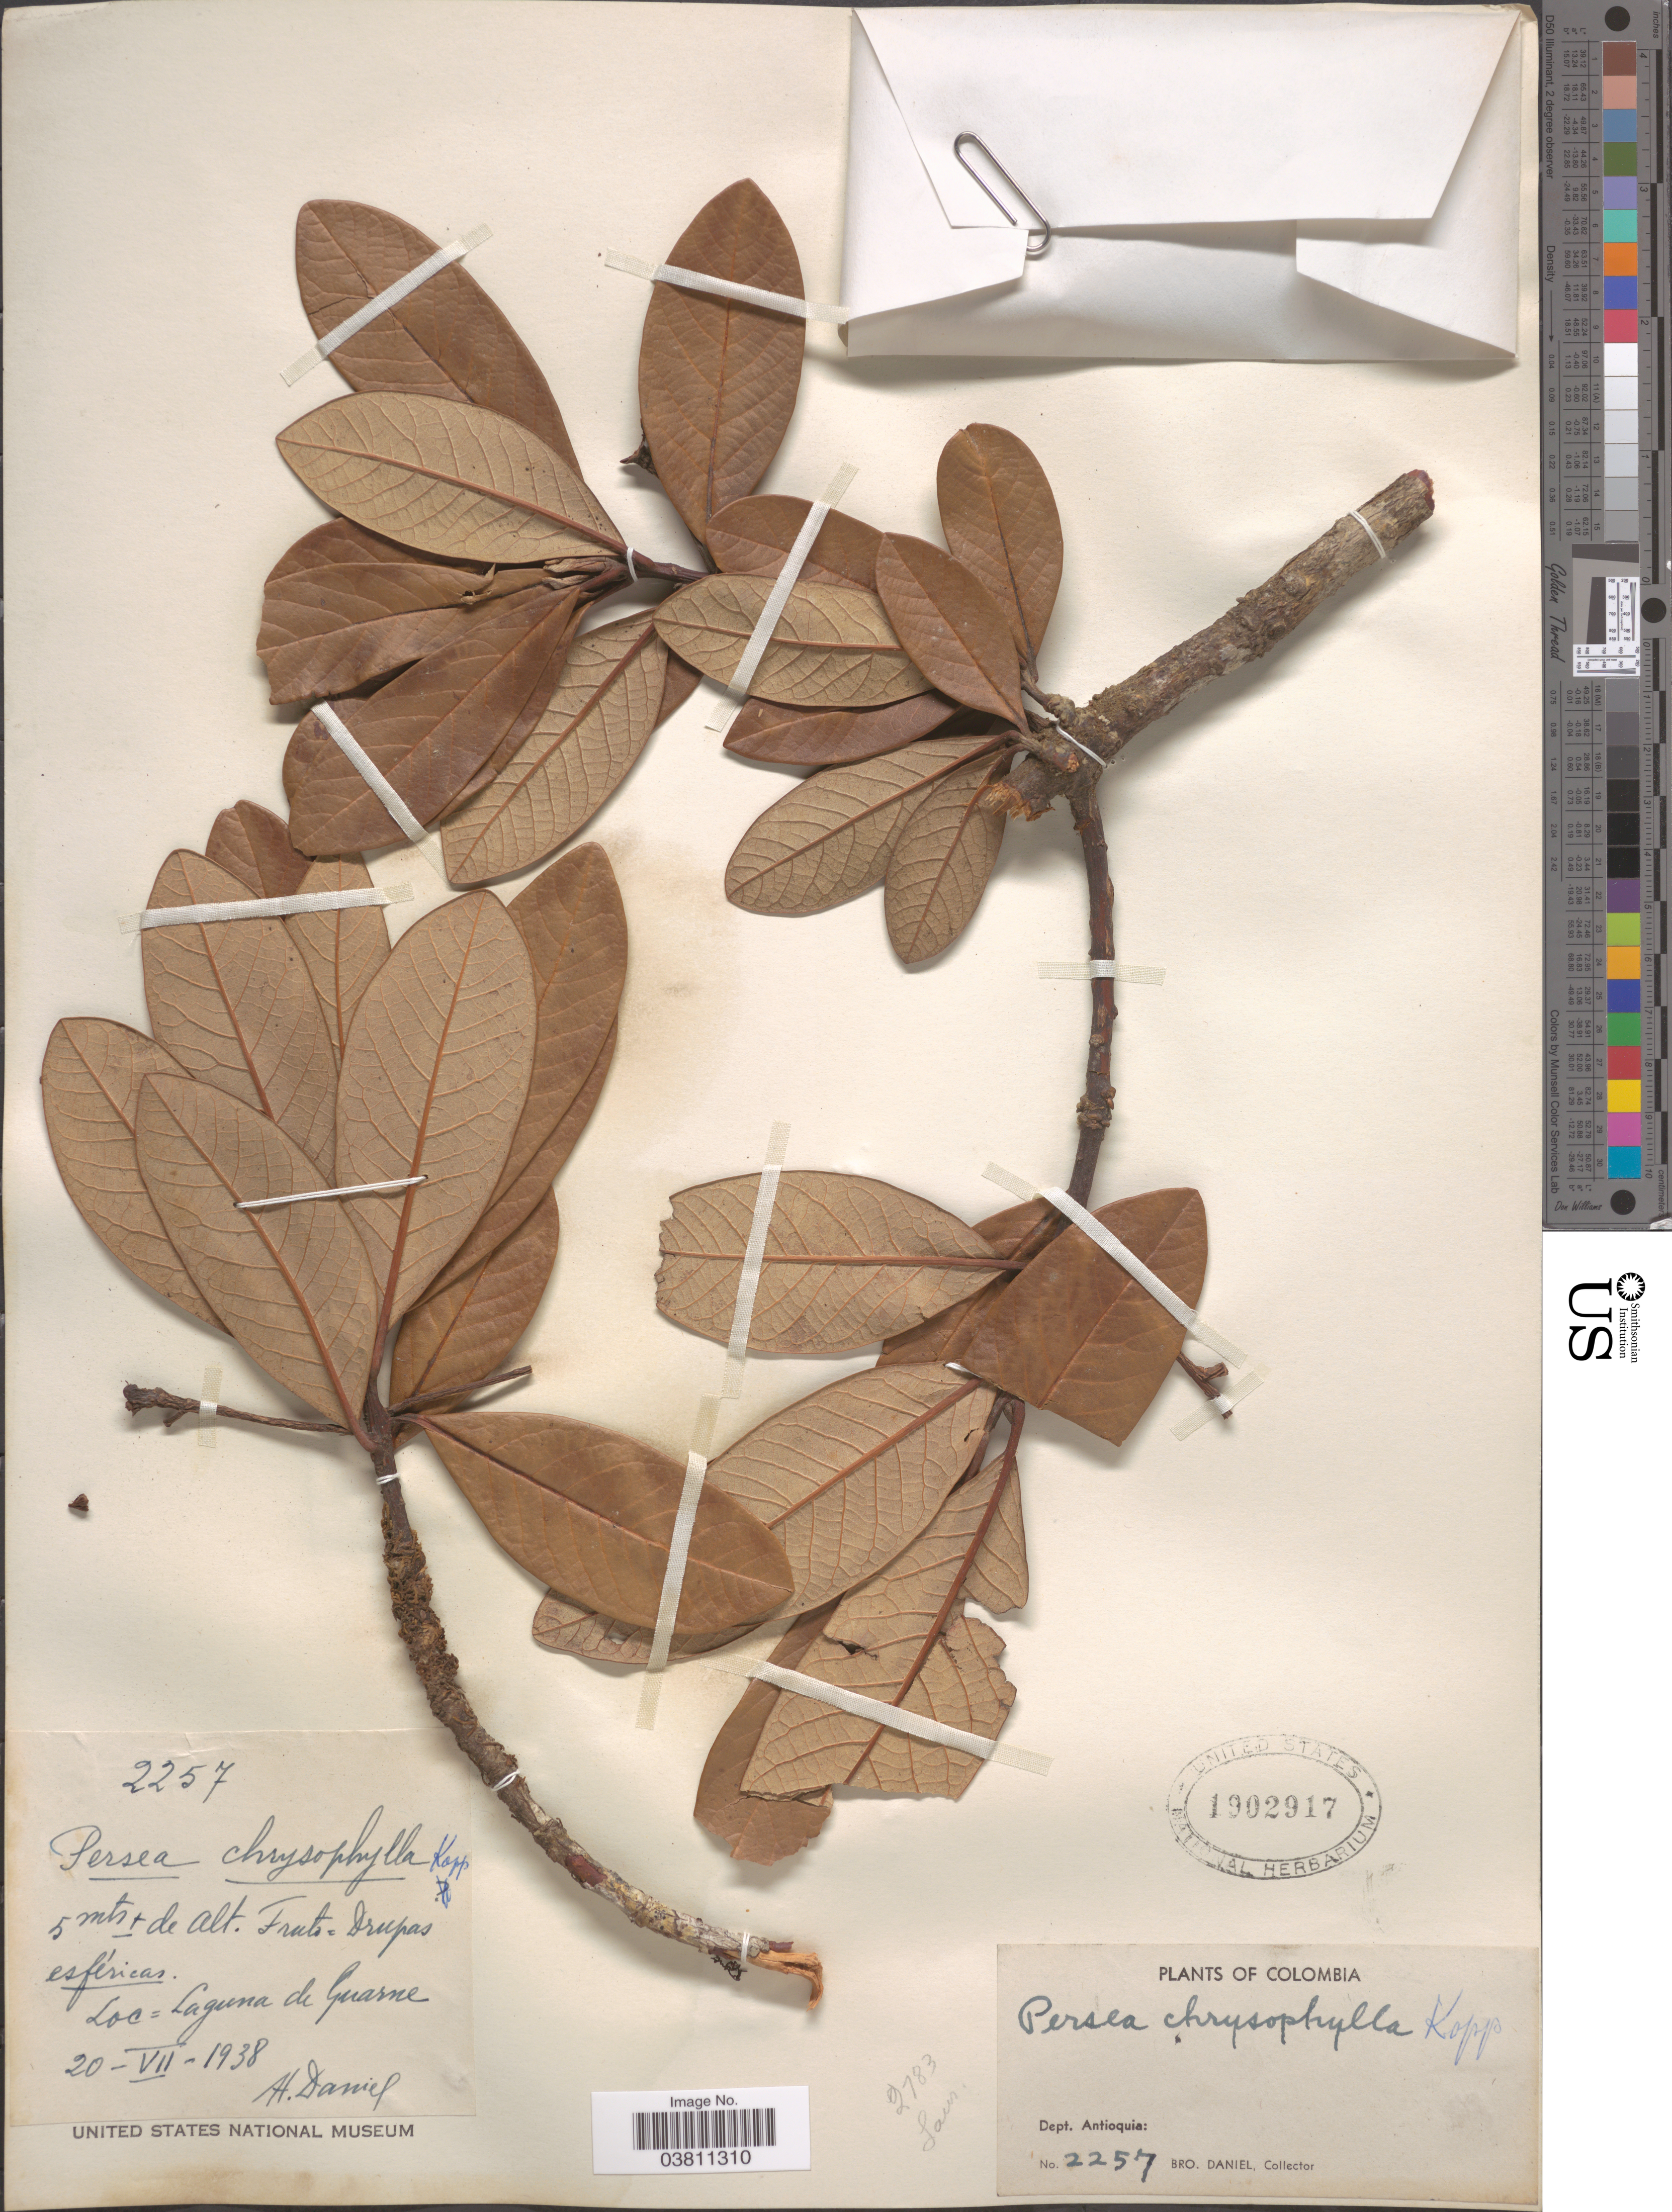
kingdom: Plantae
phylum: Tracheophyta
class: Magnoliopsida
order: Laurales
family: Lauraceae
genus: Persea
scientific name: Persea chrysophylla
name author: L.E. Kopp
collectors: Bro. Daniel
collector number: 2257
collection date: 1938-07-20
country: Colombia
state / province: Antioquia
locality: Dept. Antioquia. Laguna de Guarne.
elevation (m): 5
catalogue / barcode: US 1902917